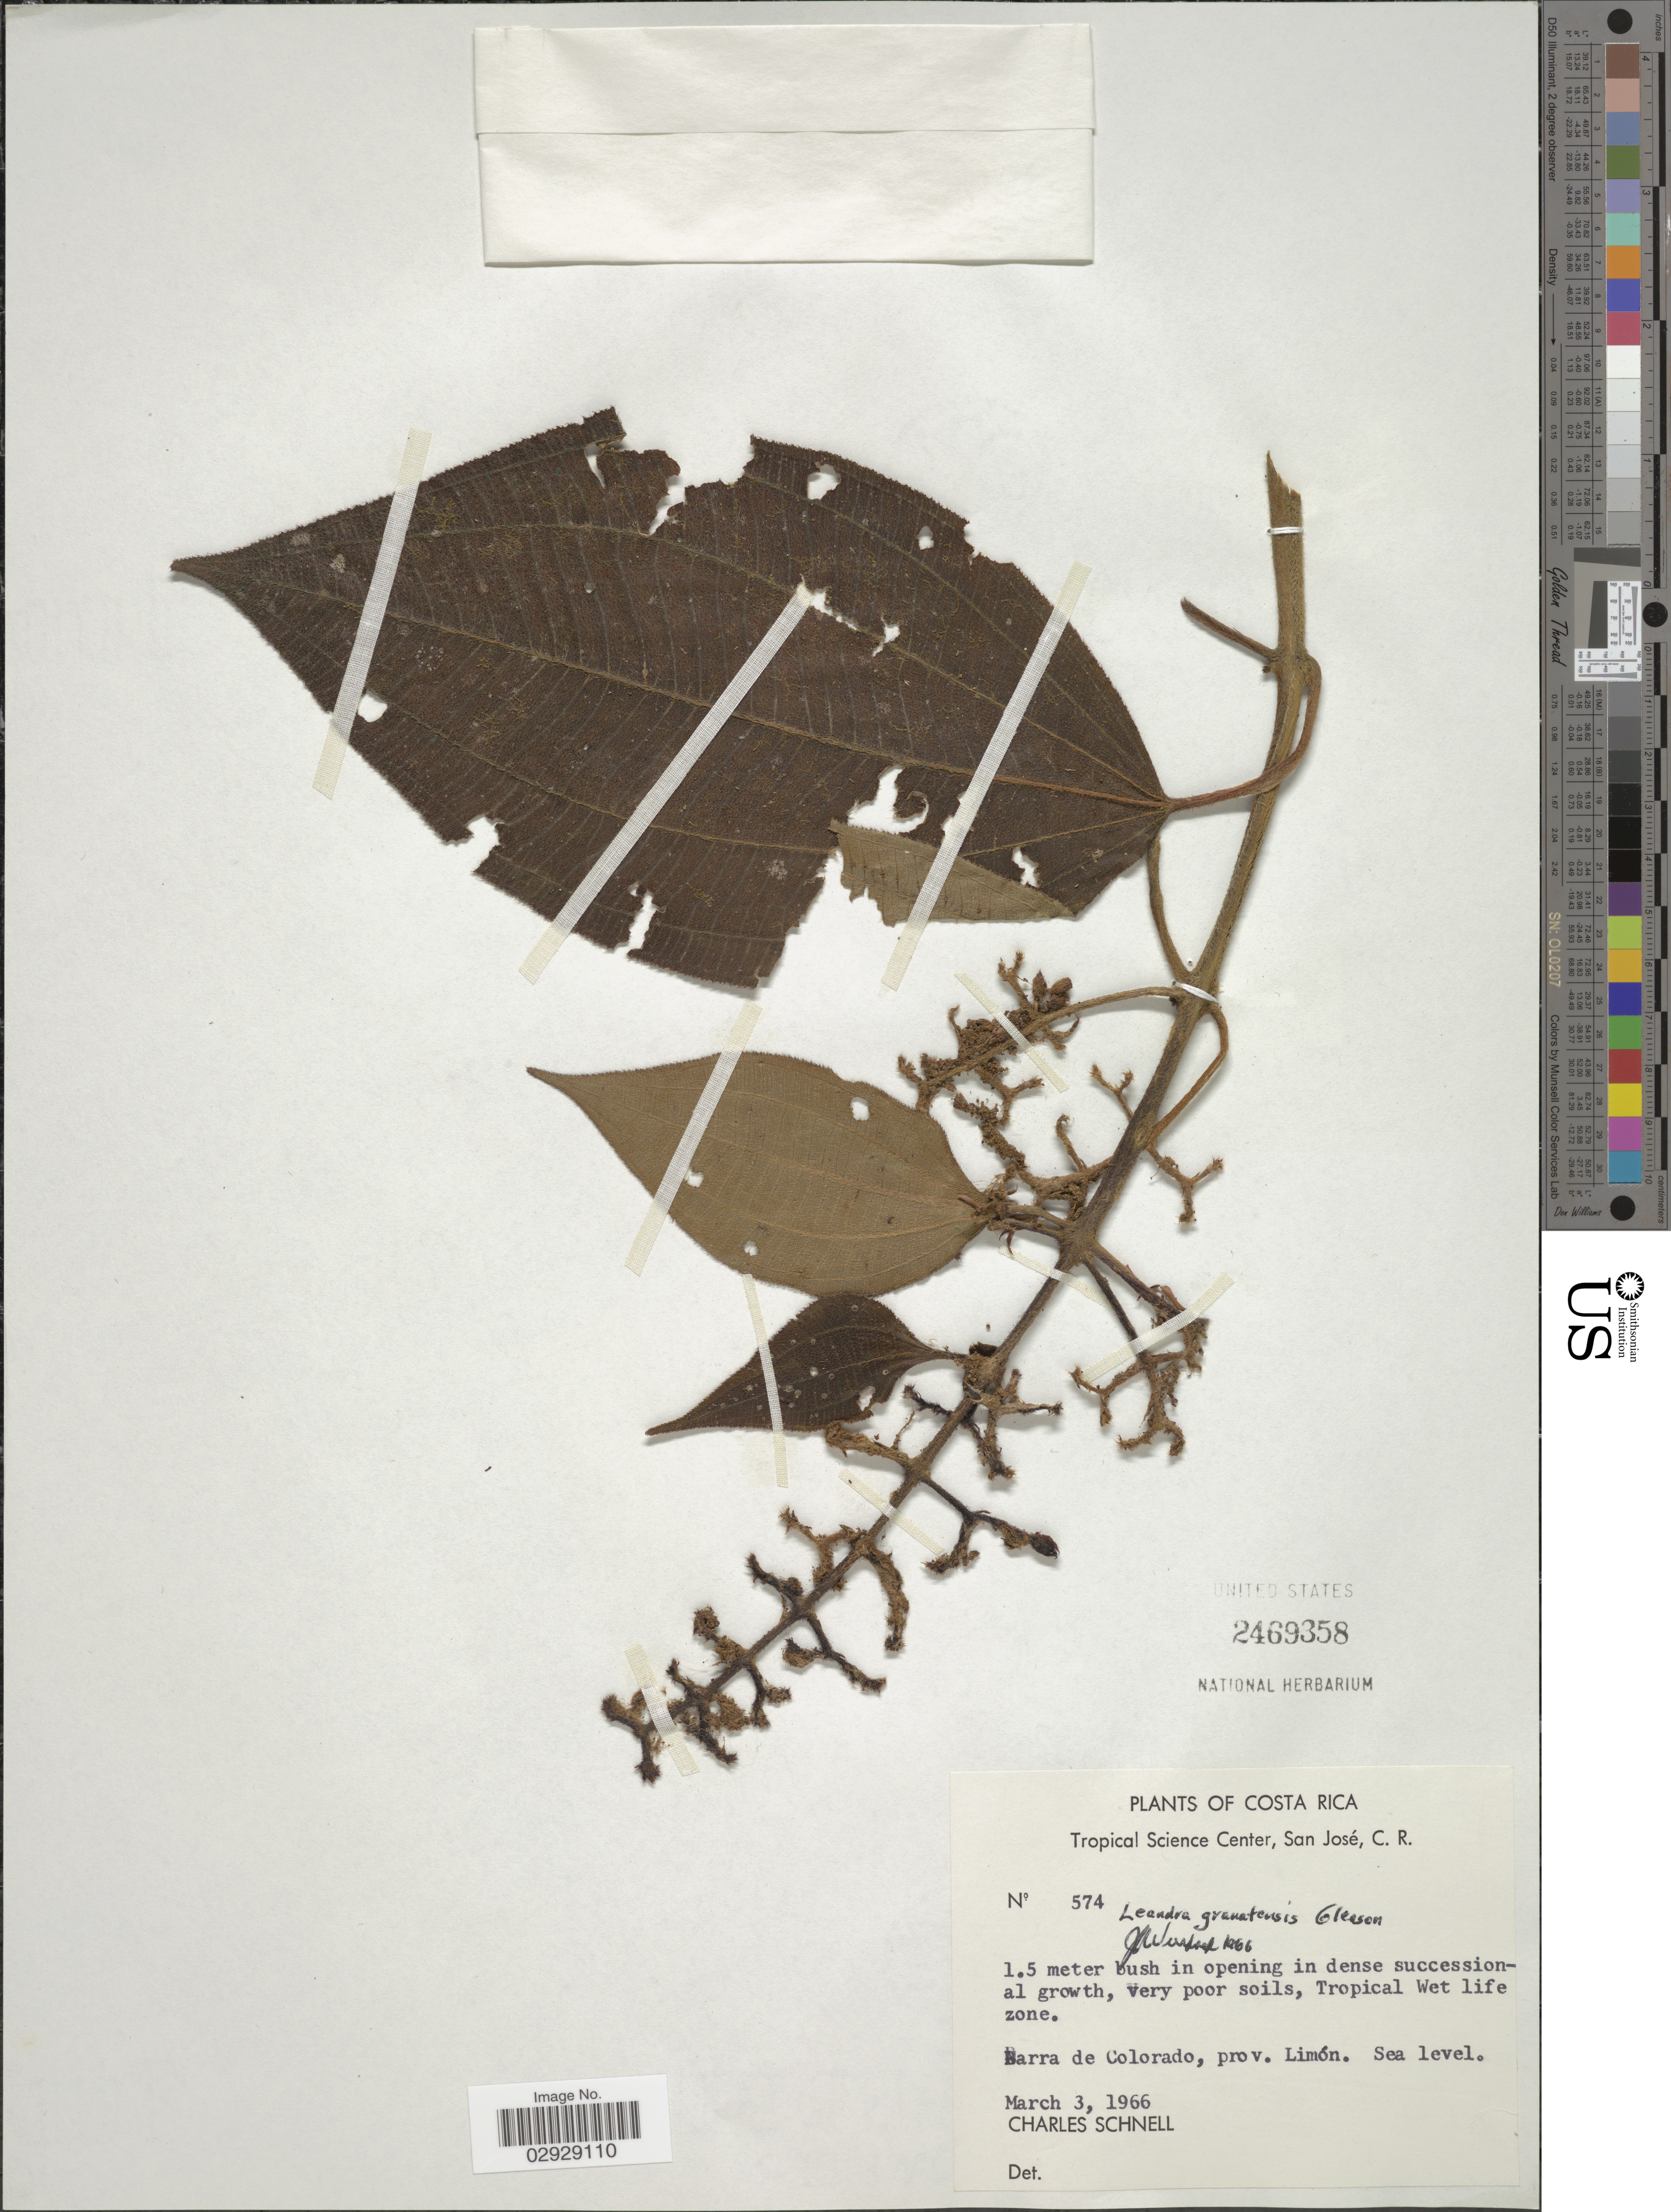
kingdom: Plantae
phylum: Tracheophyta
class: Magnoliopsida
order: Myrtales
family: Melastomataceae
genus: Leandra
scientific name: Leandra granatensis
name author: Gleason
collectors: C. Schnell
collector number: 574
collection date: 1966-03-03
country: Costa Rica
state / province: Limón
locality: Tropical Wet life zone, Barra de Colorado.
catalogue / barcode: US 2469358